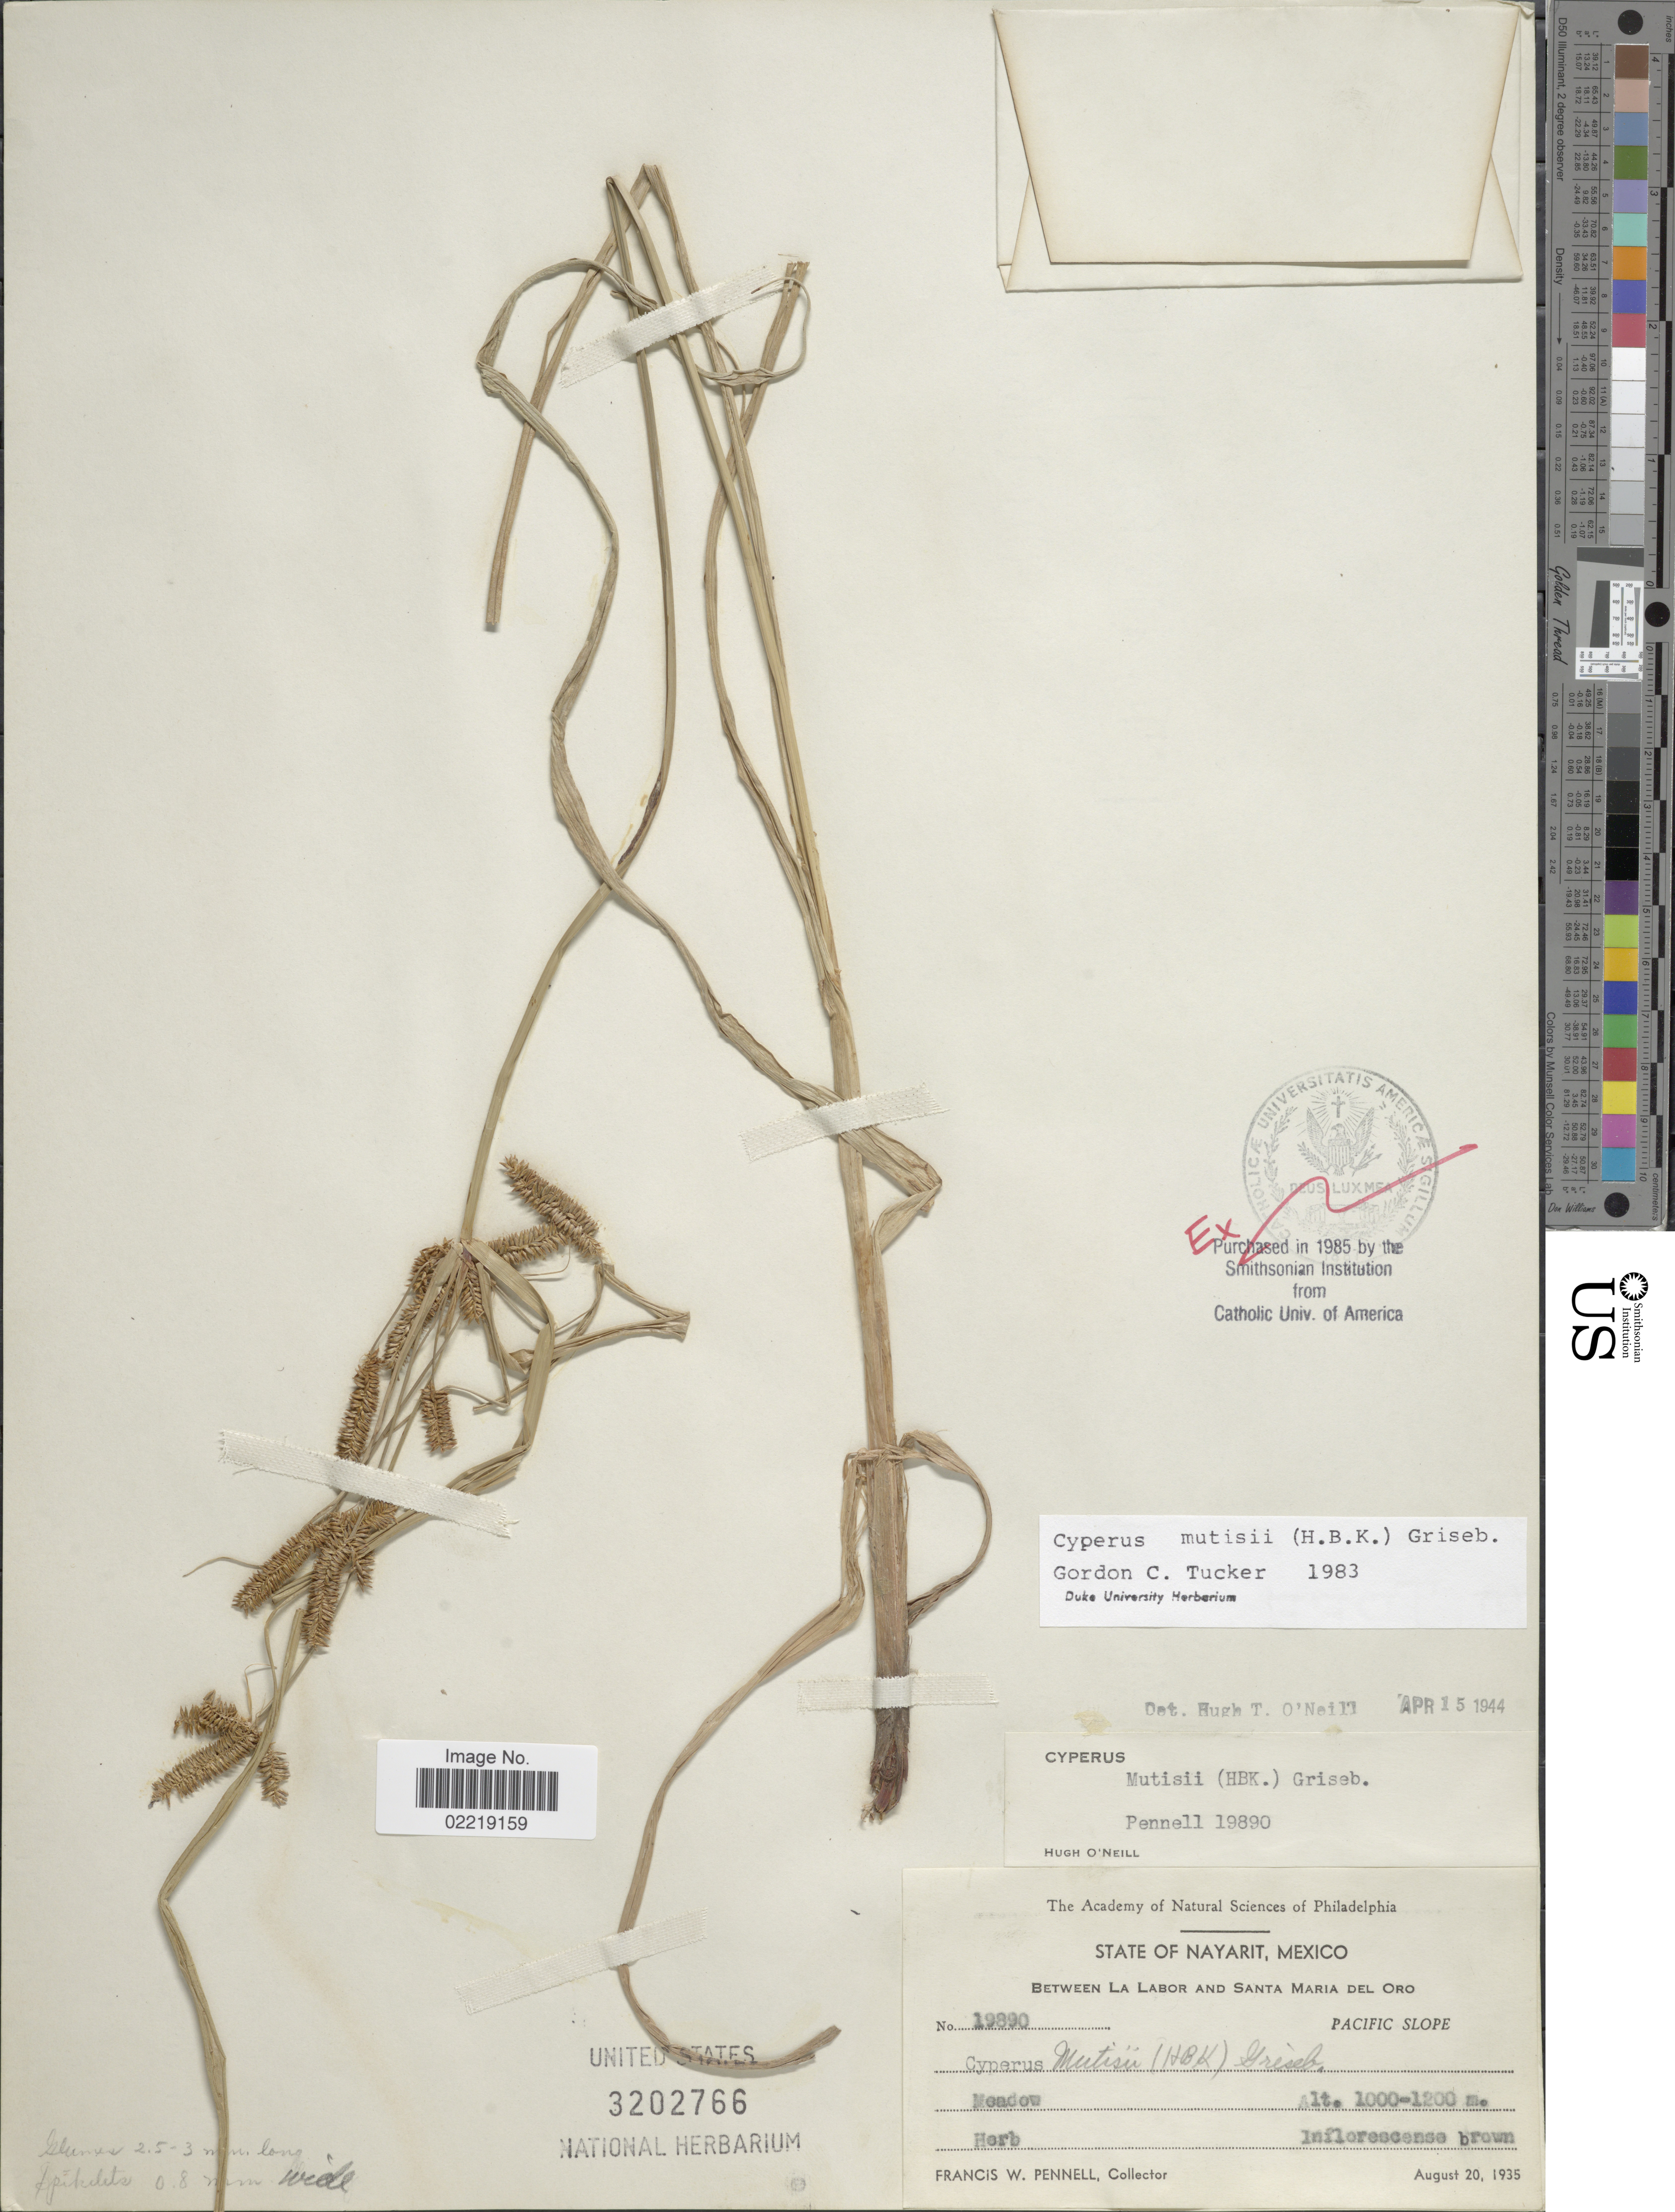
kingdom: Plantae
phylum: Tracheophyta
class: Liliopsida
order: Poales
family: Cyperaceae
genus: Cyperus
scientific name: Cyperus mutisii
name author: (Kunth) Andersson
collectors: F. W. Pennell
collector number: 19890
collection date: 1935-08-20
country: Mexico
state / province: Nayarit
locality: State of Nayarit, between La Labor and Santa MAria del Oro. Pacific Slope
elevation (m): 1000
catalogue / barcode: US 3202766